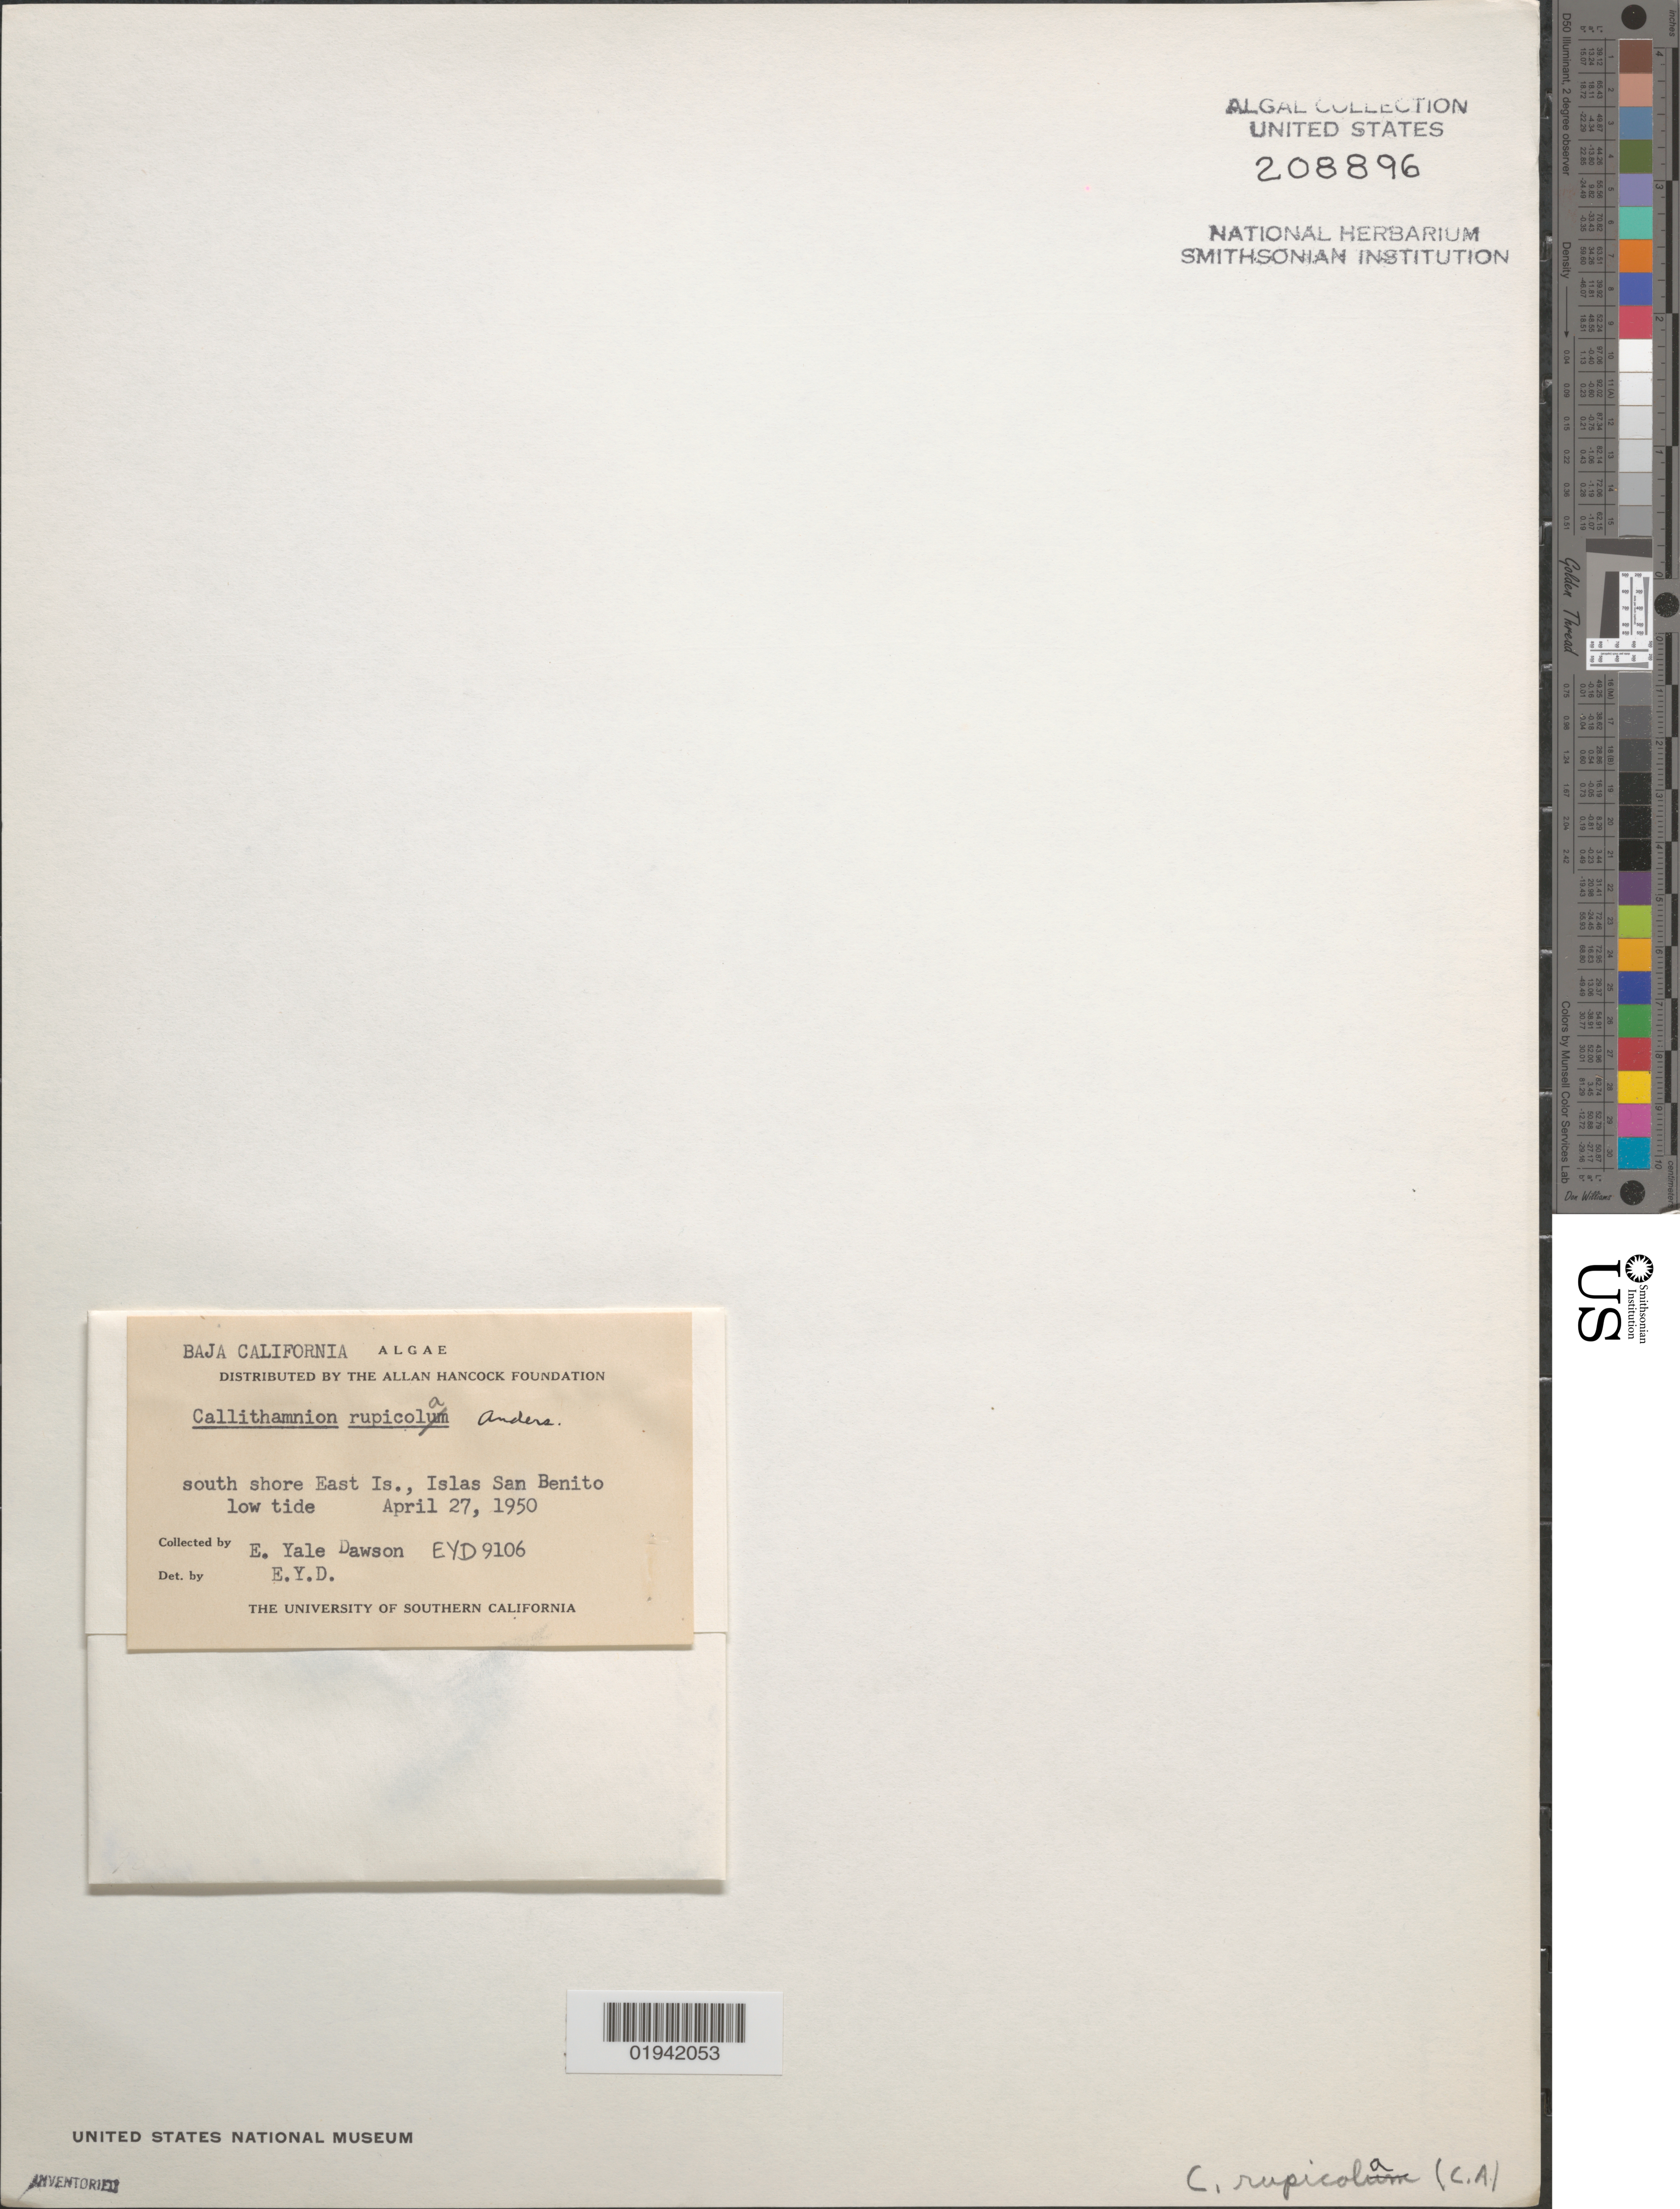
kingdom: Plantae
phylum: Rhodophyta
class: Florideophyceae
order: Ceramiales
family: Callithamniaceae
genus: Callithamnion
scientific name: Callithamnion rupicola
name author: C.L. Anderson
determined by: Dawson, E. Y.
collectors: E. Y. Dawson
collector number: EYD 9106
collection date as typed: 27 Apr 1950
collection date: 1950-04-27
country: Mexico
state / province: Baja California Norte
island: East Island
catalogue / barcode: US 208896